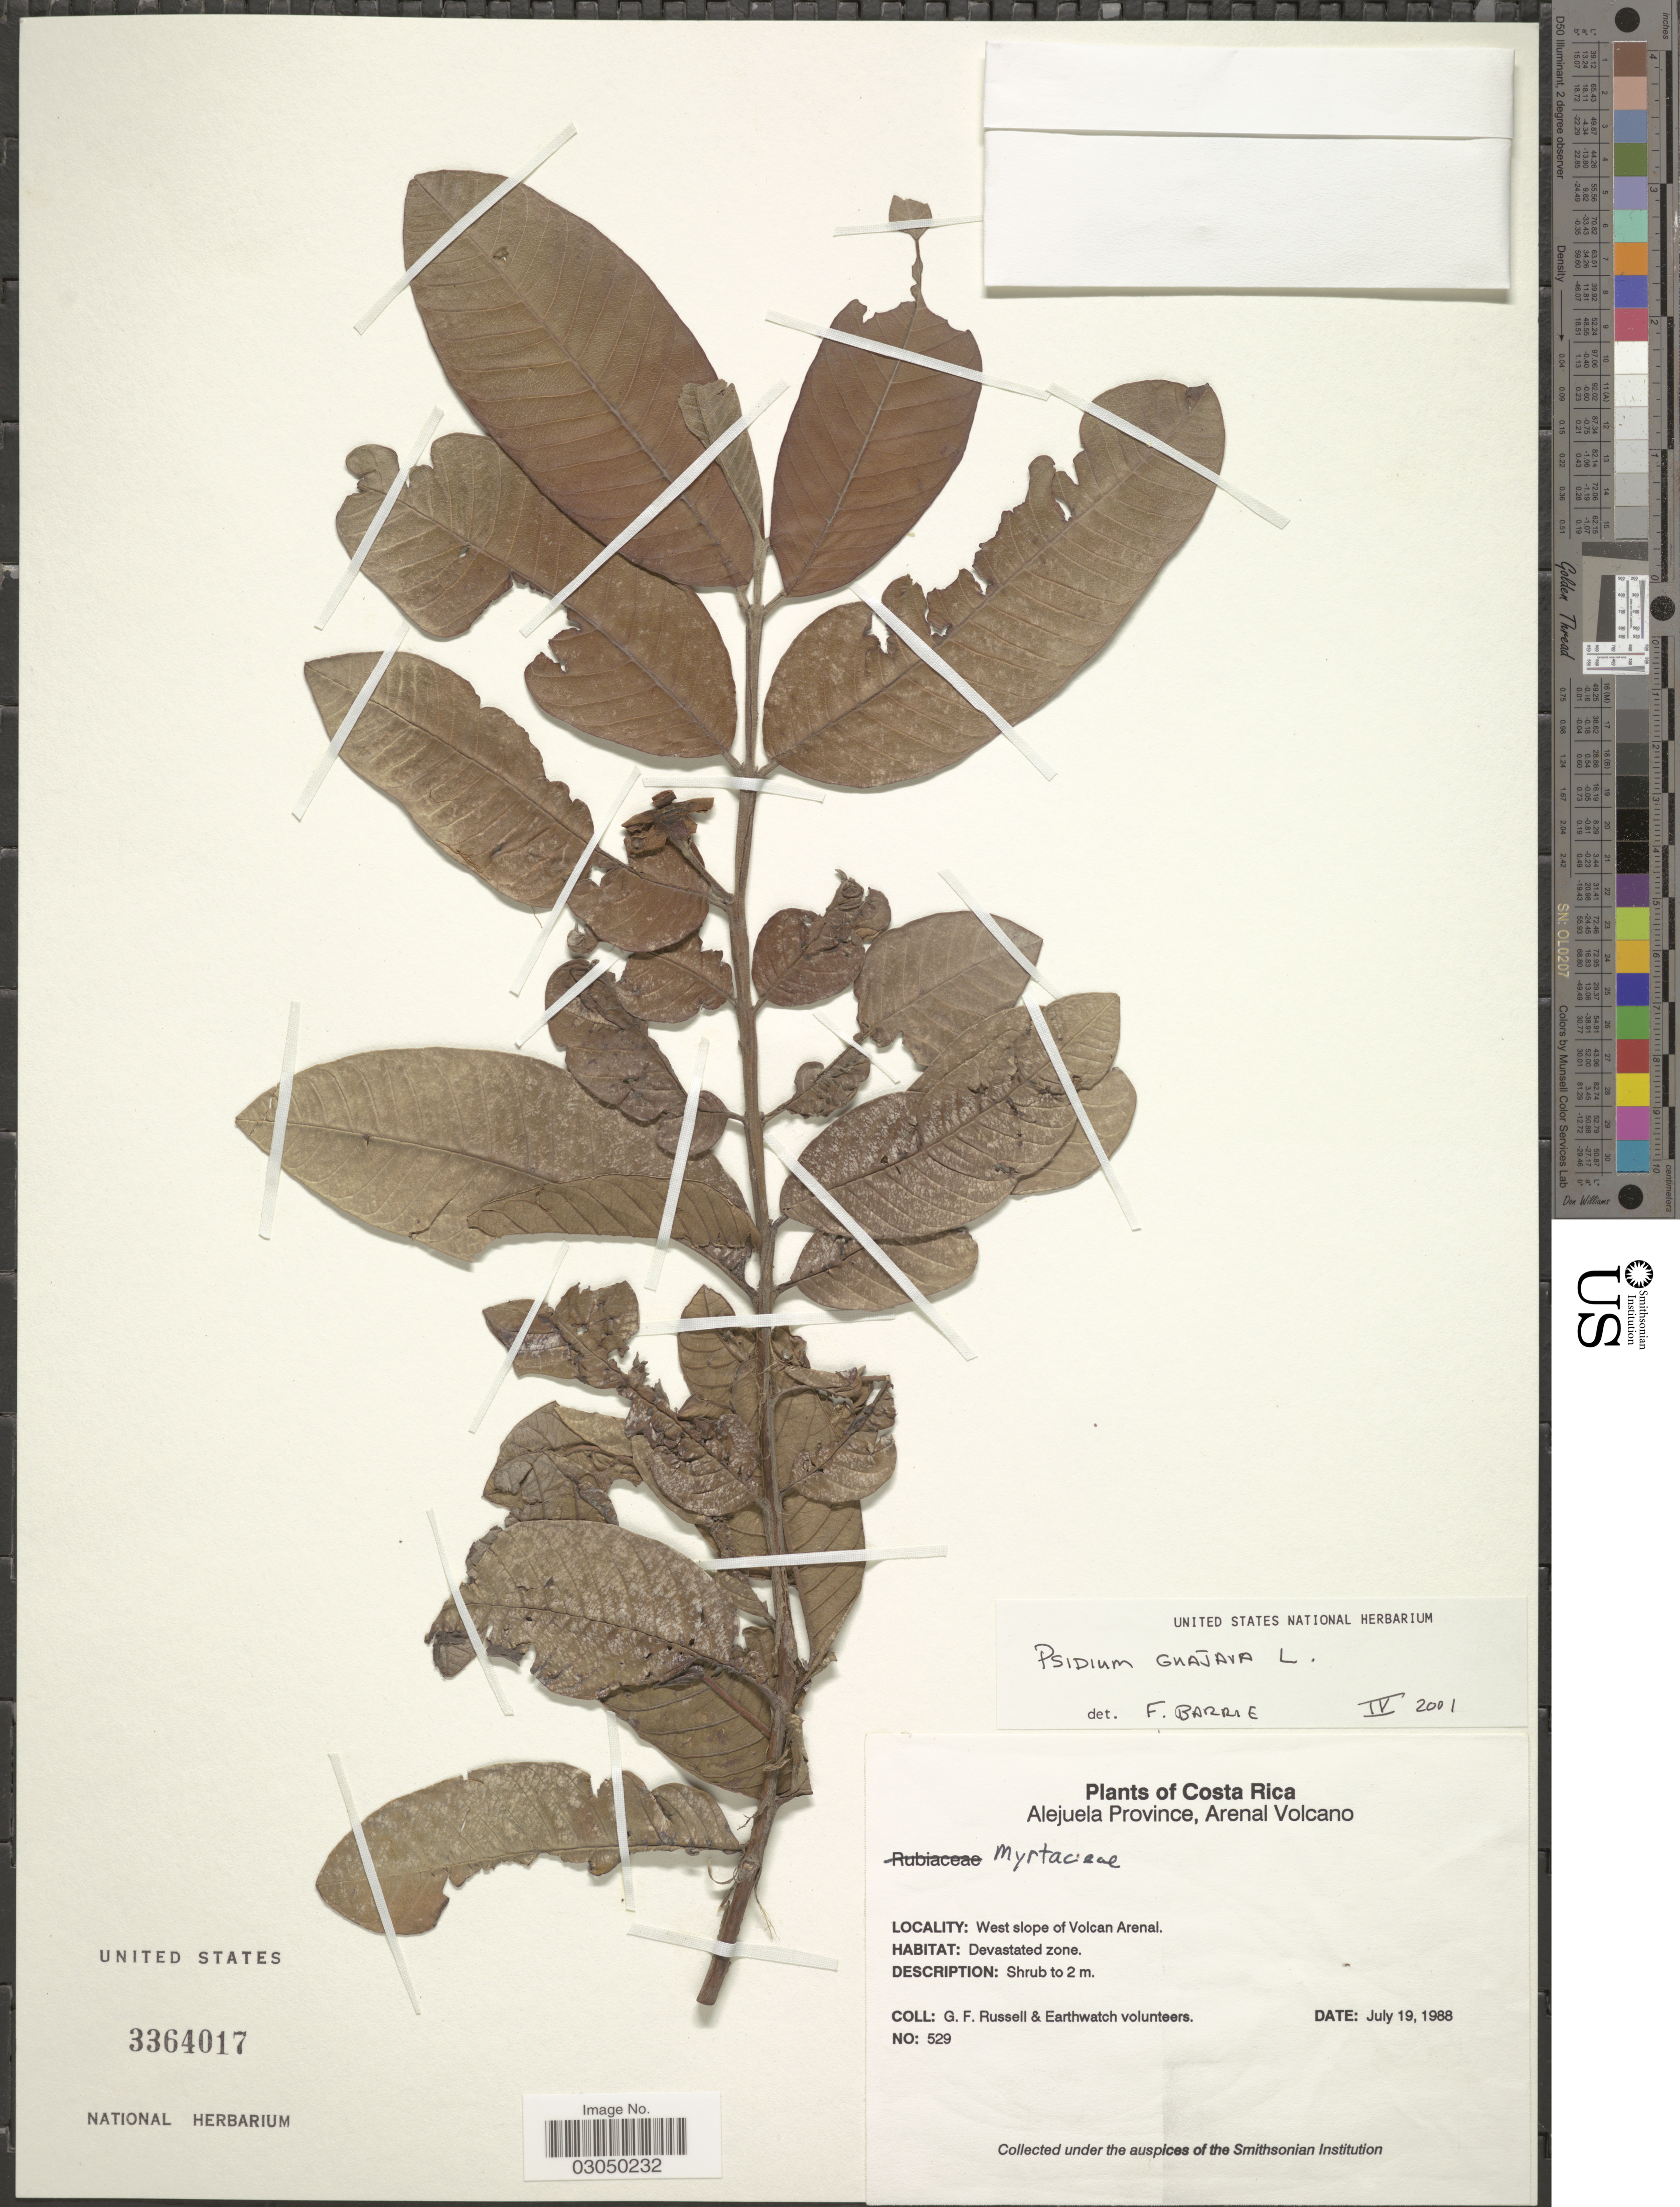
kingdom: Plantae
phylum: Tracheophyta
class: Magnoliopsida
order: Myrtales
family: Myrtaceae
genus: Psidium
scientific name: Psidium guajava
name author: L.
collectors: G. Russell & Earthwatch Volunteers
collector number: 529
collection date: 1988-07-19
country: Costa Rica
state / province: Alajuela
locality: Alejuela Province, Arenal Volcano. West slope of Volcan Arenal.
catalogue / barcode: US 3364017